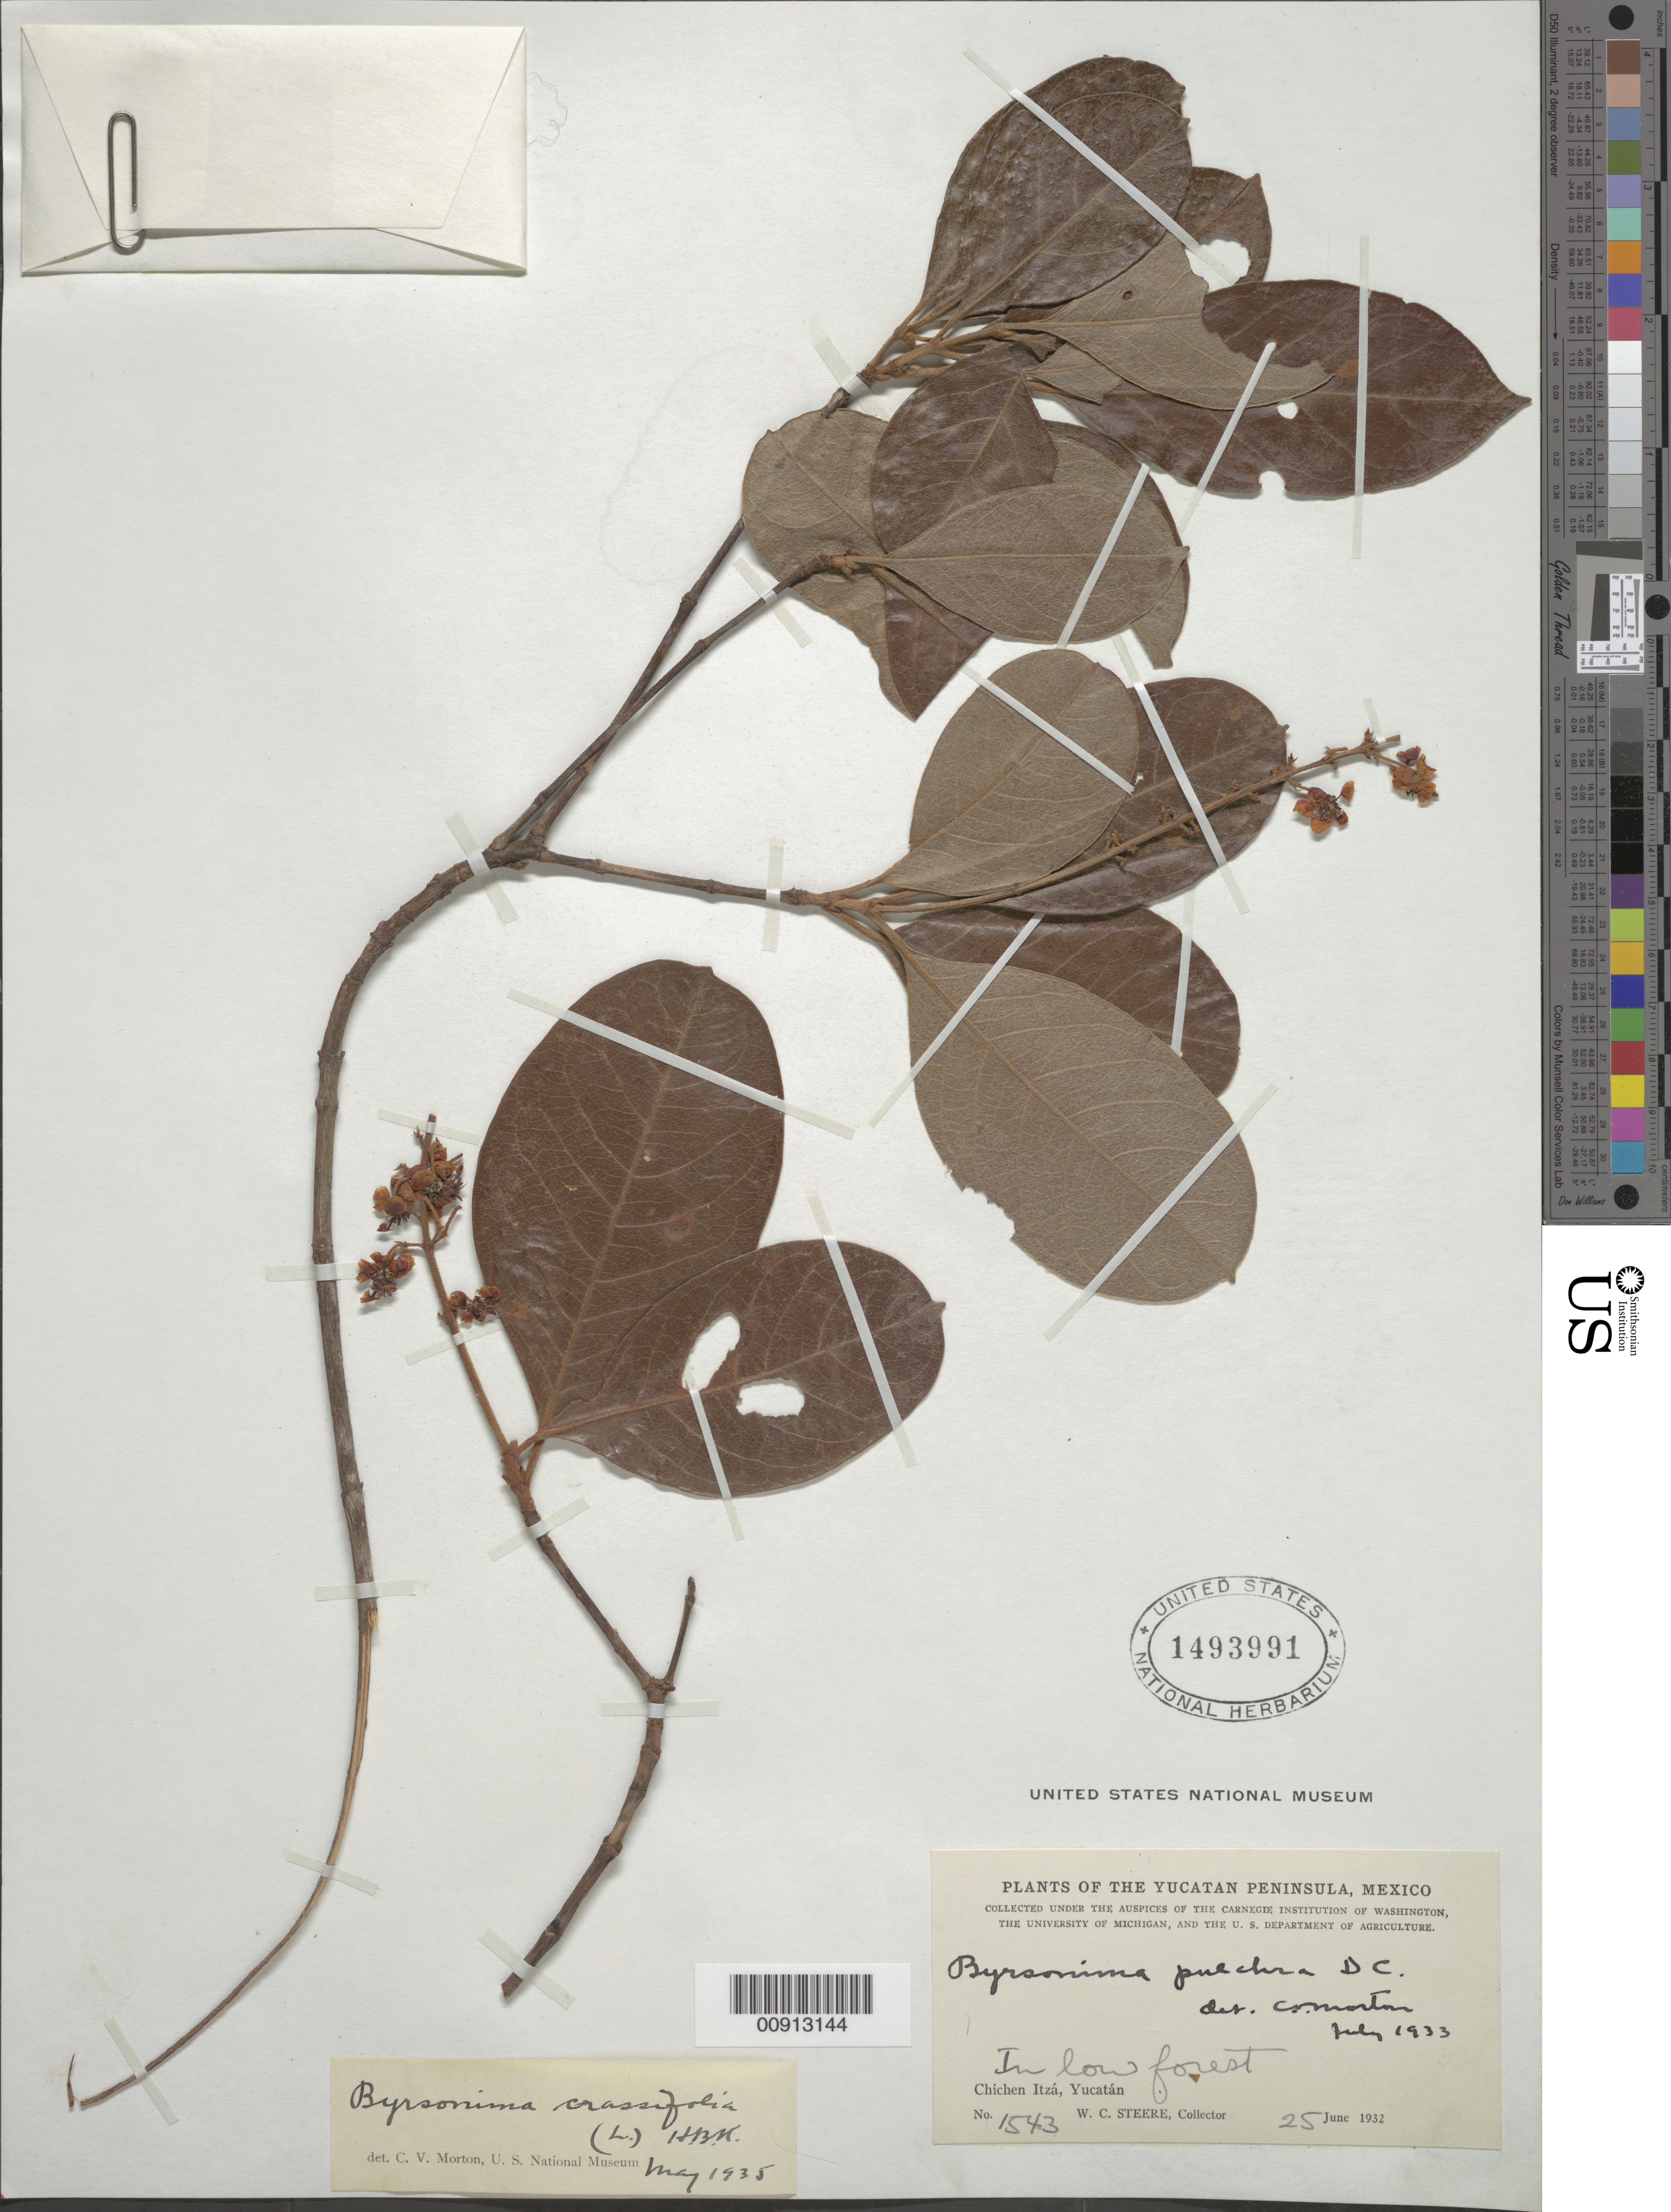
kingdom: Plantae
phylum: Tracheophyta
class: Magnoliopsida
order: Malpighiales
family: Malpighiaceae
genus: Byrsonima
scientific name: Byrsonima crassifolia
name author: (L.) Kunth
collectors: W. C. Steere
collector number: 1543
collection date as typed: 25 Jun 1932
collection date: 1932-06-25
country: Mexico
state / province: Yucatán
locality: Chichen Itzá, Yucatán.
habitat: In low forest.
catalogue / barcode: US 1493991